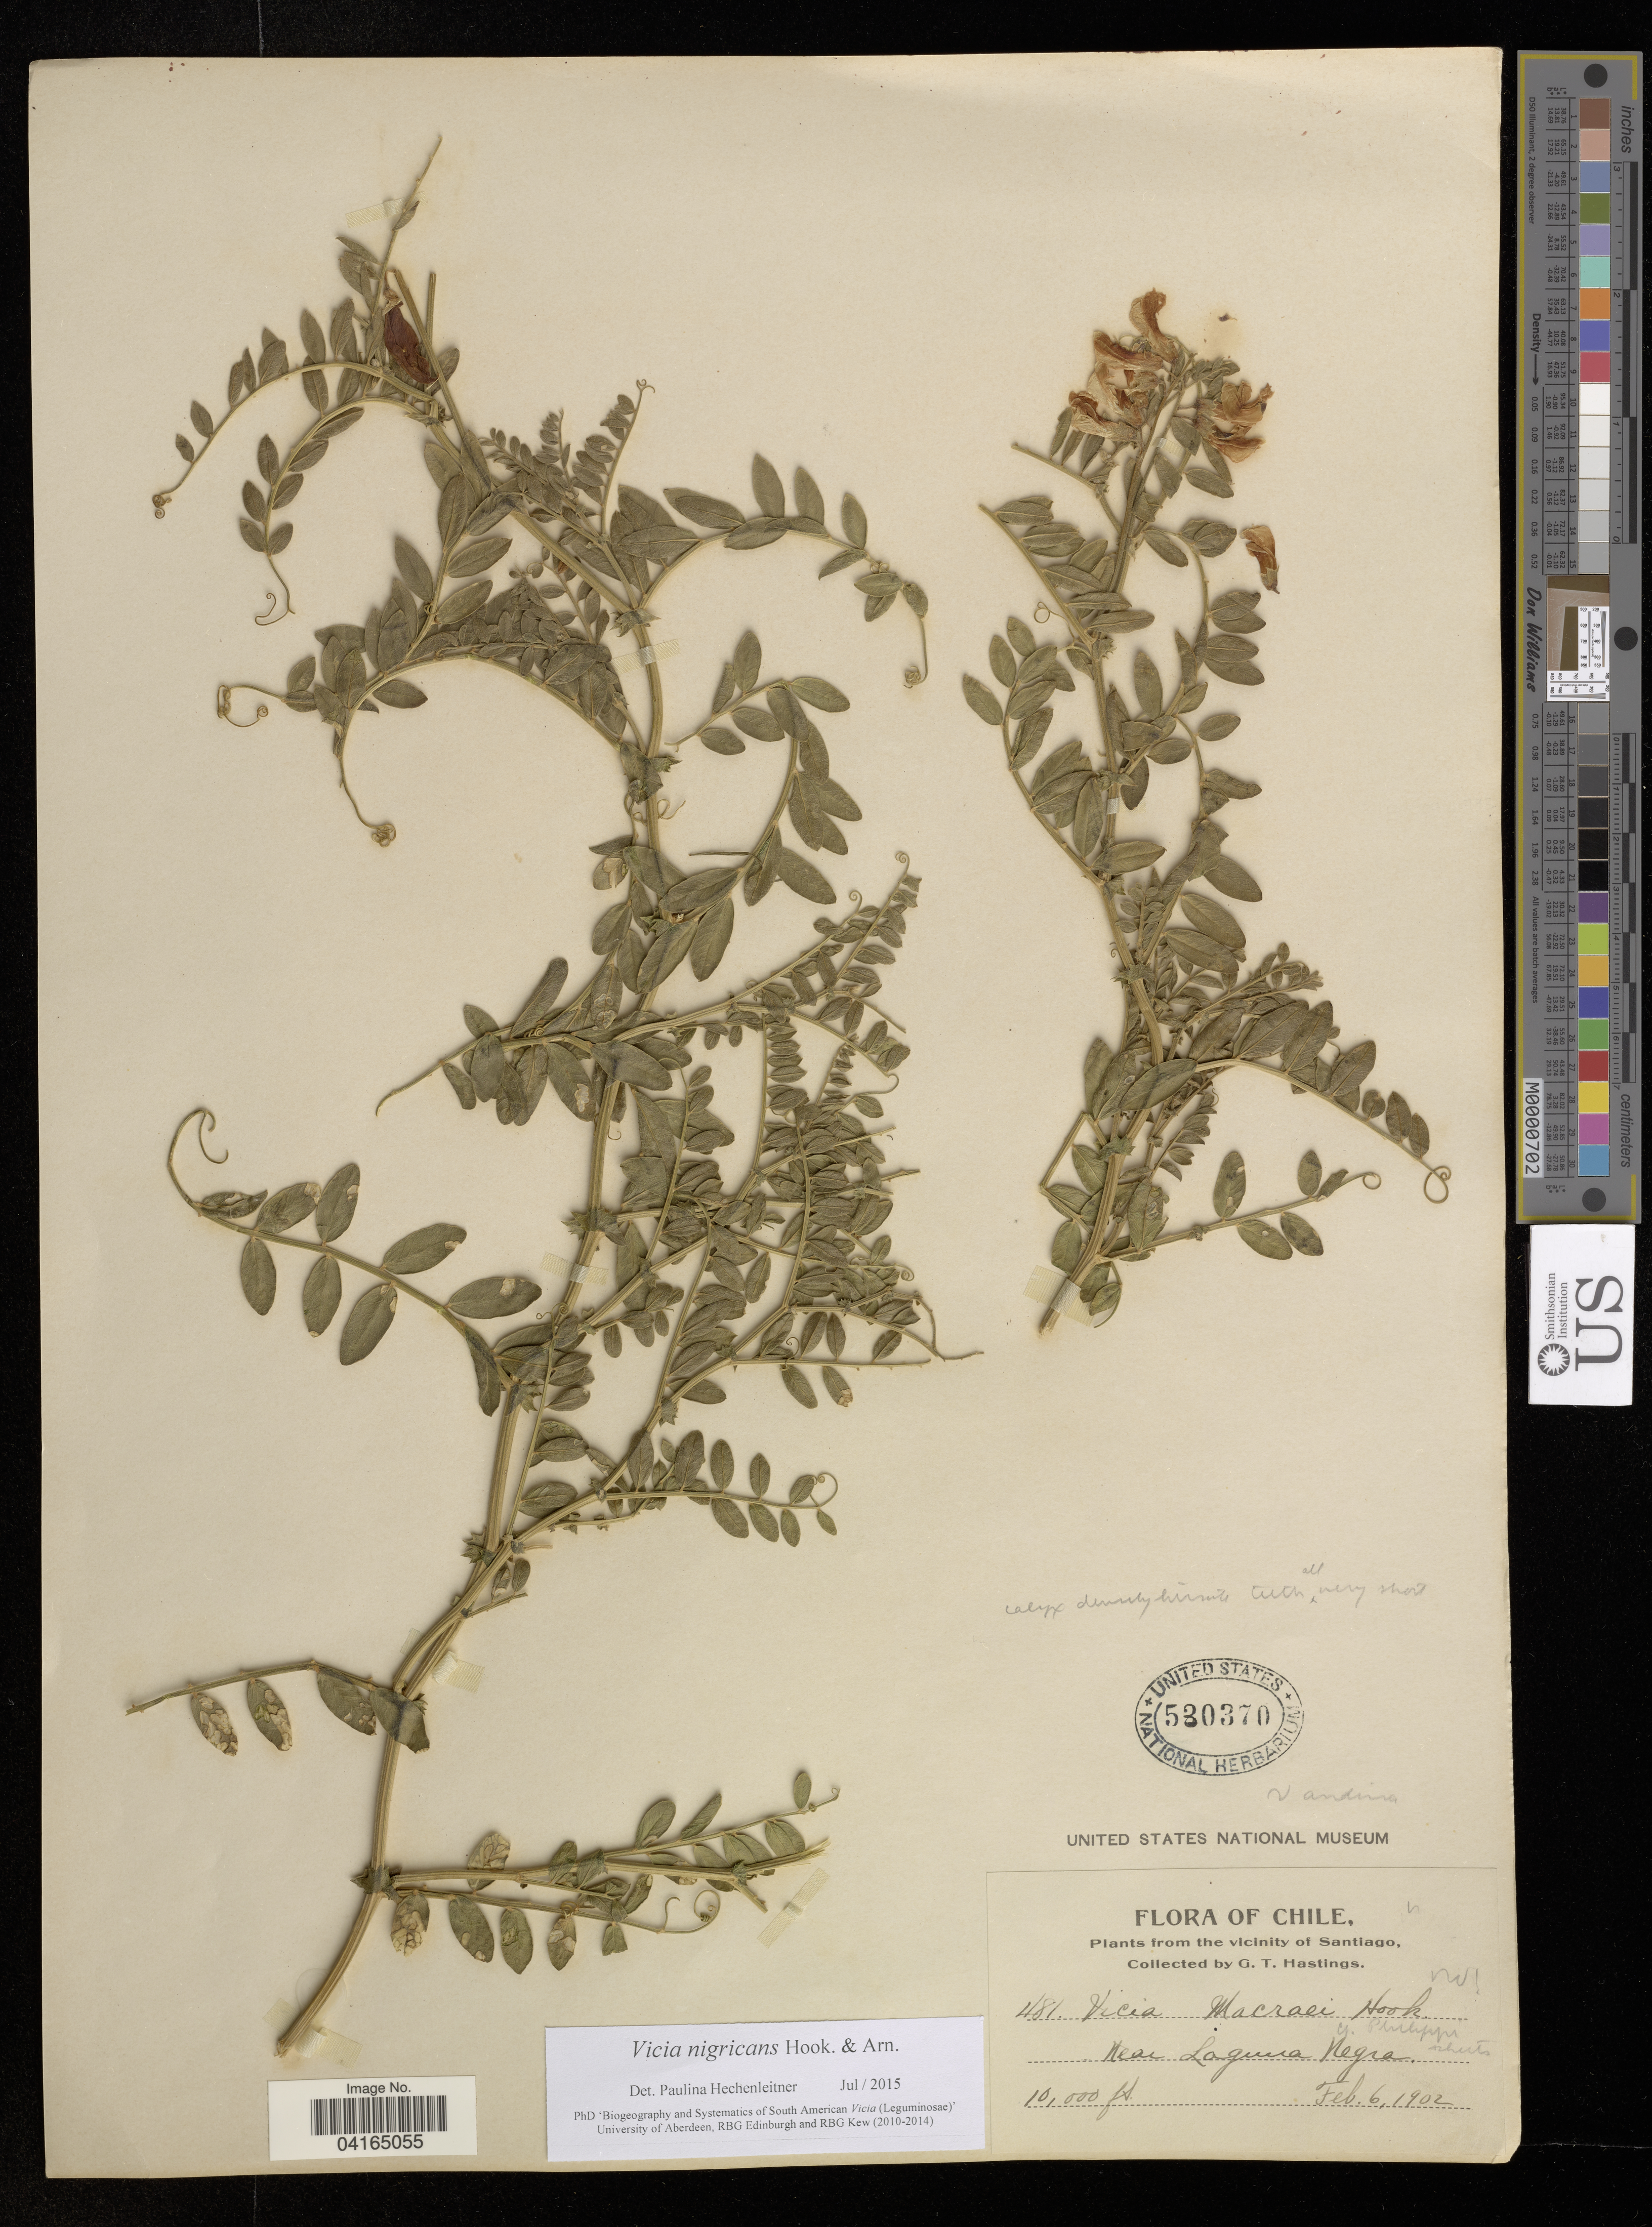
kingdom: Plantae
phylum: Tracheophyta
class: Magnoliopsida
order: Fabales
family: Fabaceae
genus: Vicia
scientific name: Vicia nigricans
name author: Hook. & Arn.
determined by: Hechenleitner, Paulina, RBG Edinburgh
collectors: G. Hastings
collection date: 1902-02-06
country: Chile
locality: The Vicinity of Santiago. Near Laguna Negra.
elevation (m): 3048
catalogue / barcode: US 530370